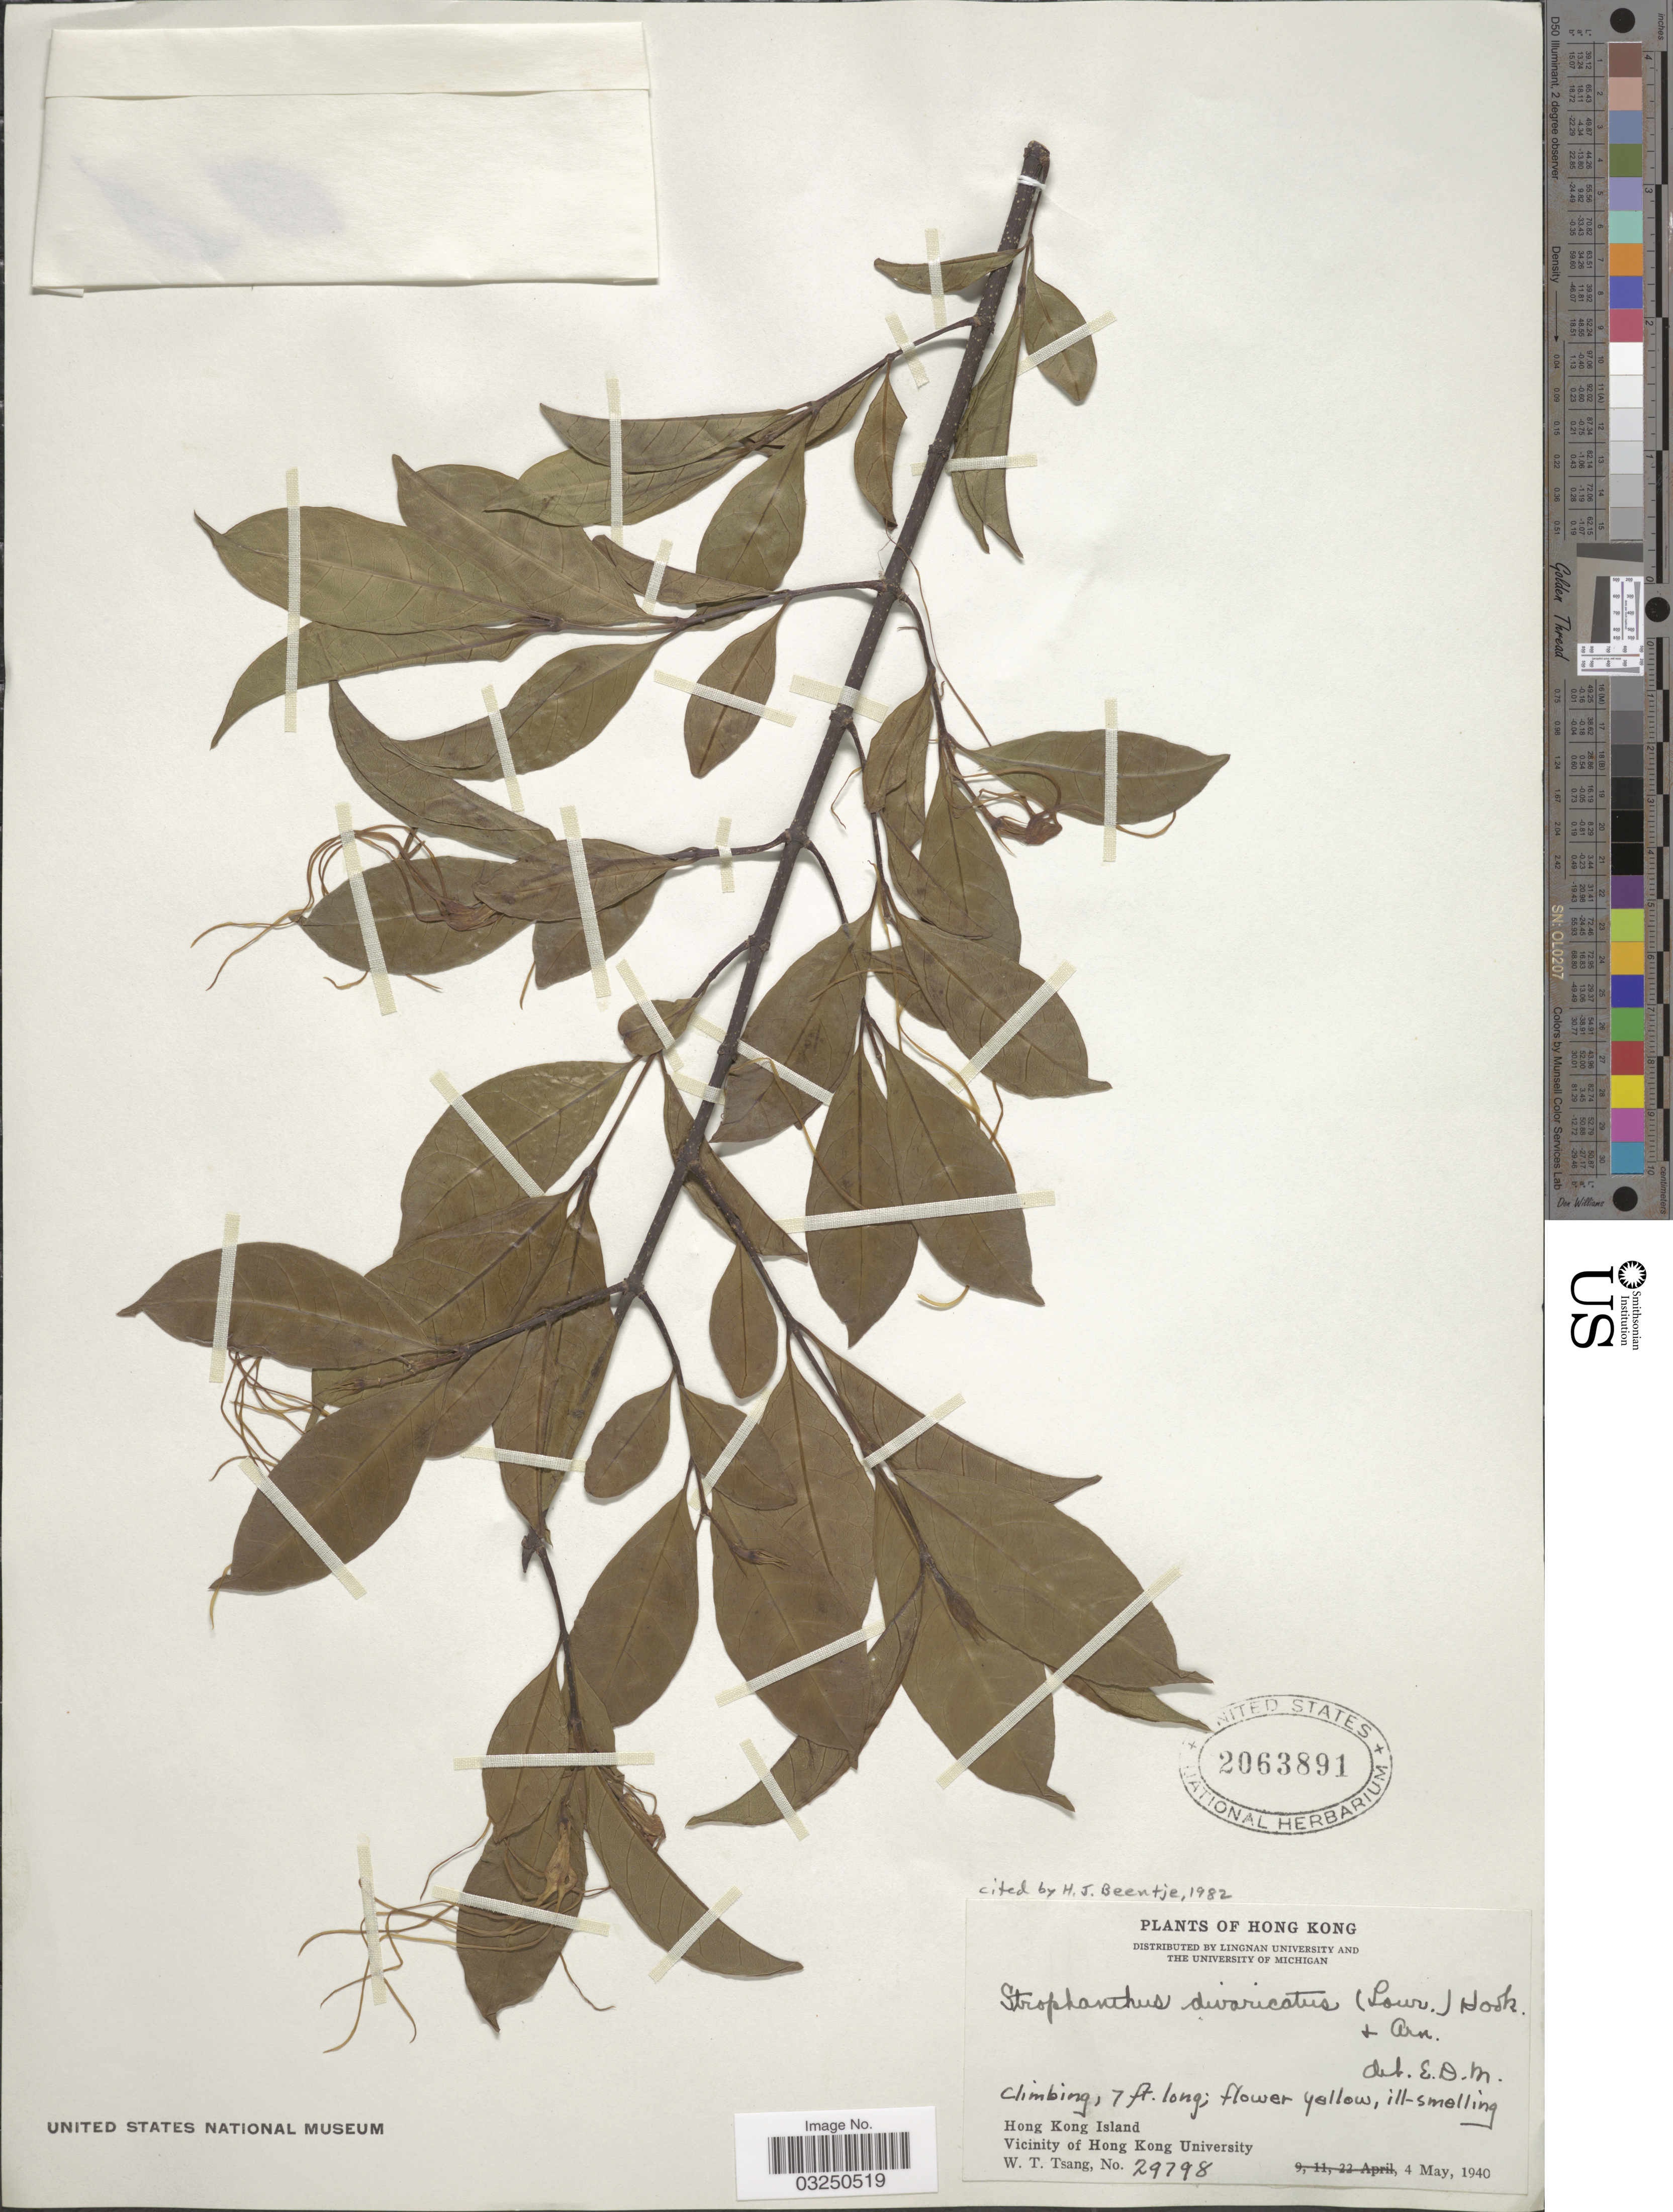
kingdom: Plantae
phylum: Tracheophyta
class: Magnoliopsida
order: Gentianales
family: Apocynaceae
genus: Strophanthus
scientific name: Strophanthus divaricatus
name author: (Lour.) Hook. & Arn.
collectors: W. T. Tsang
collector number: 29798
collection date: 1940-05-04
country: China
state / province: Hong Kong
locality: Hong Kong Island. Vicinity of Hong Kong University.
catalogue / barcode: US 2063891